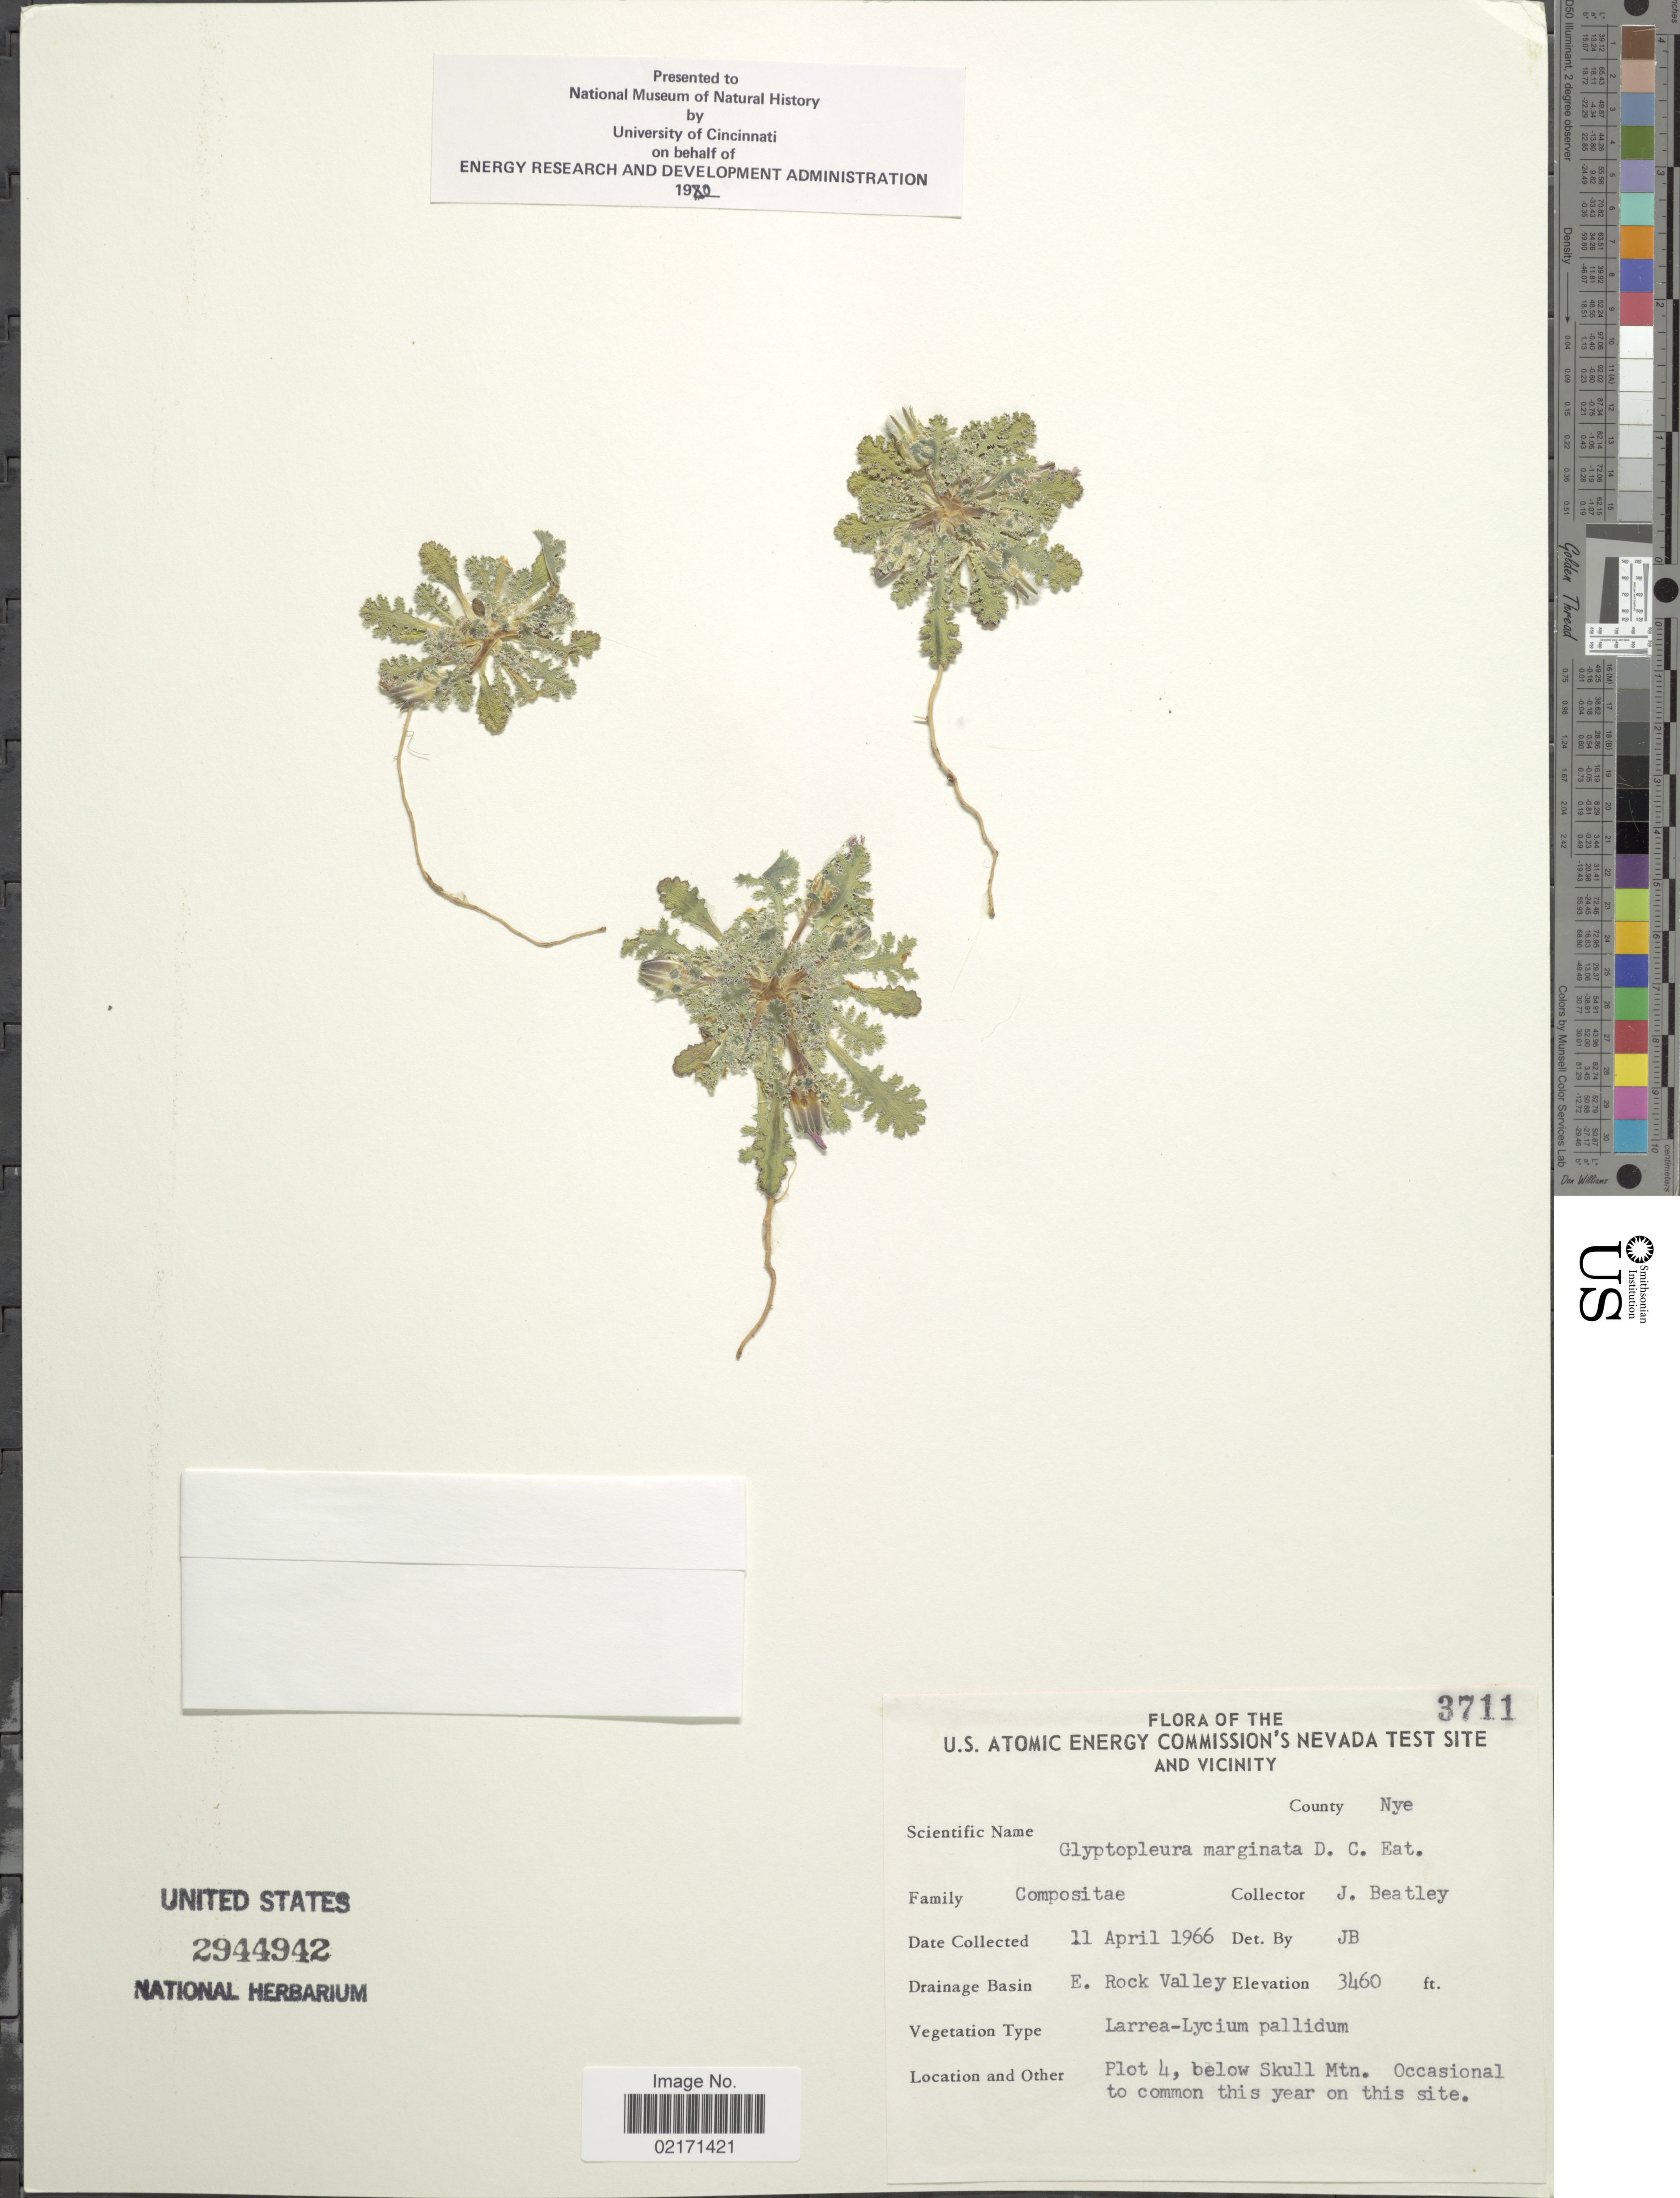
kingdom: Plantae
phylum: Tracheophyta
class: Magnoliopsida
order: Asterales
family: Asteraceae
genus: Glyptopleura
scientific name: Glyptopleura marginata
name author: D.C. Eaton in C. King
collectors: J. C. Beatley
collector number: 3711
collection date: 1966-04-11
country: United States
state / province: Nevada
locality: U.S. Atomic Energy Commison's Nevada Test Site and Vicinity, County Nye, E. Rock Valley, Plot 4, below Skull Mtn.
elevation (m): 1055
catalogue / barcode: US 2944942